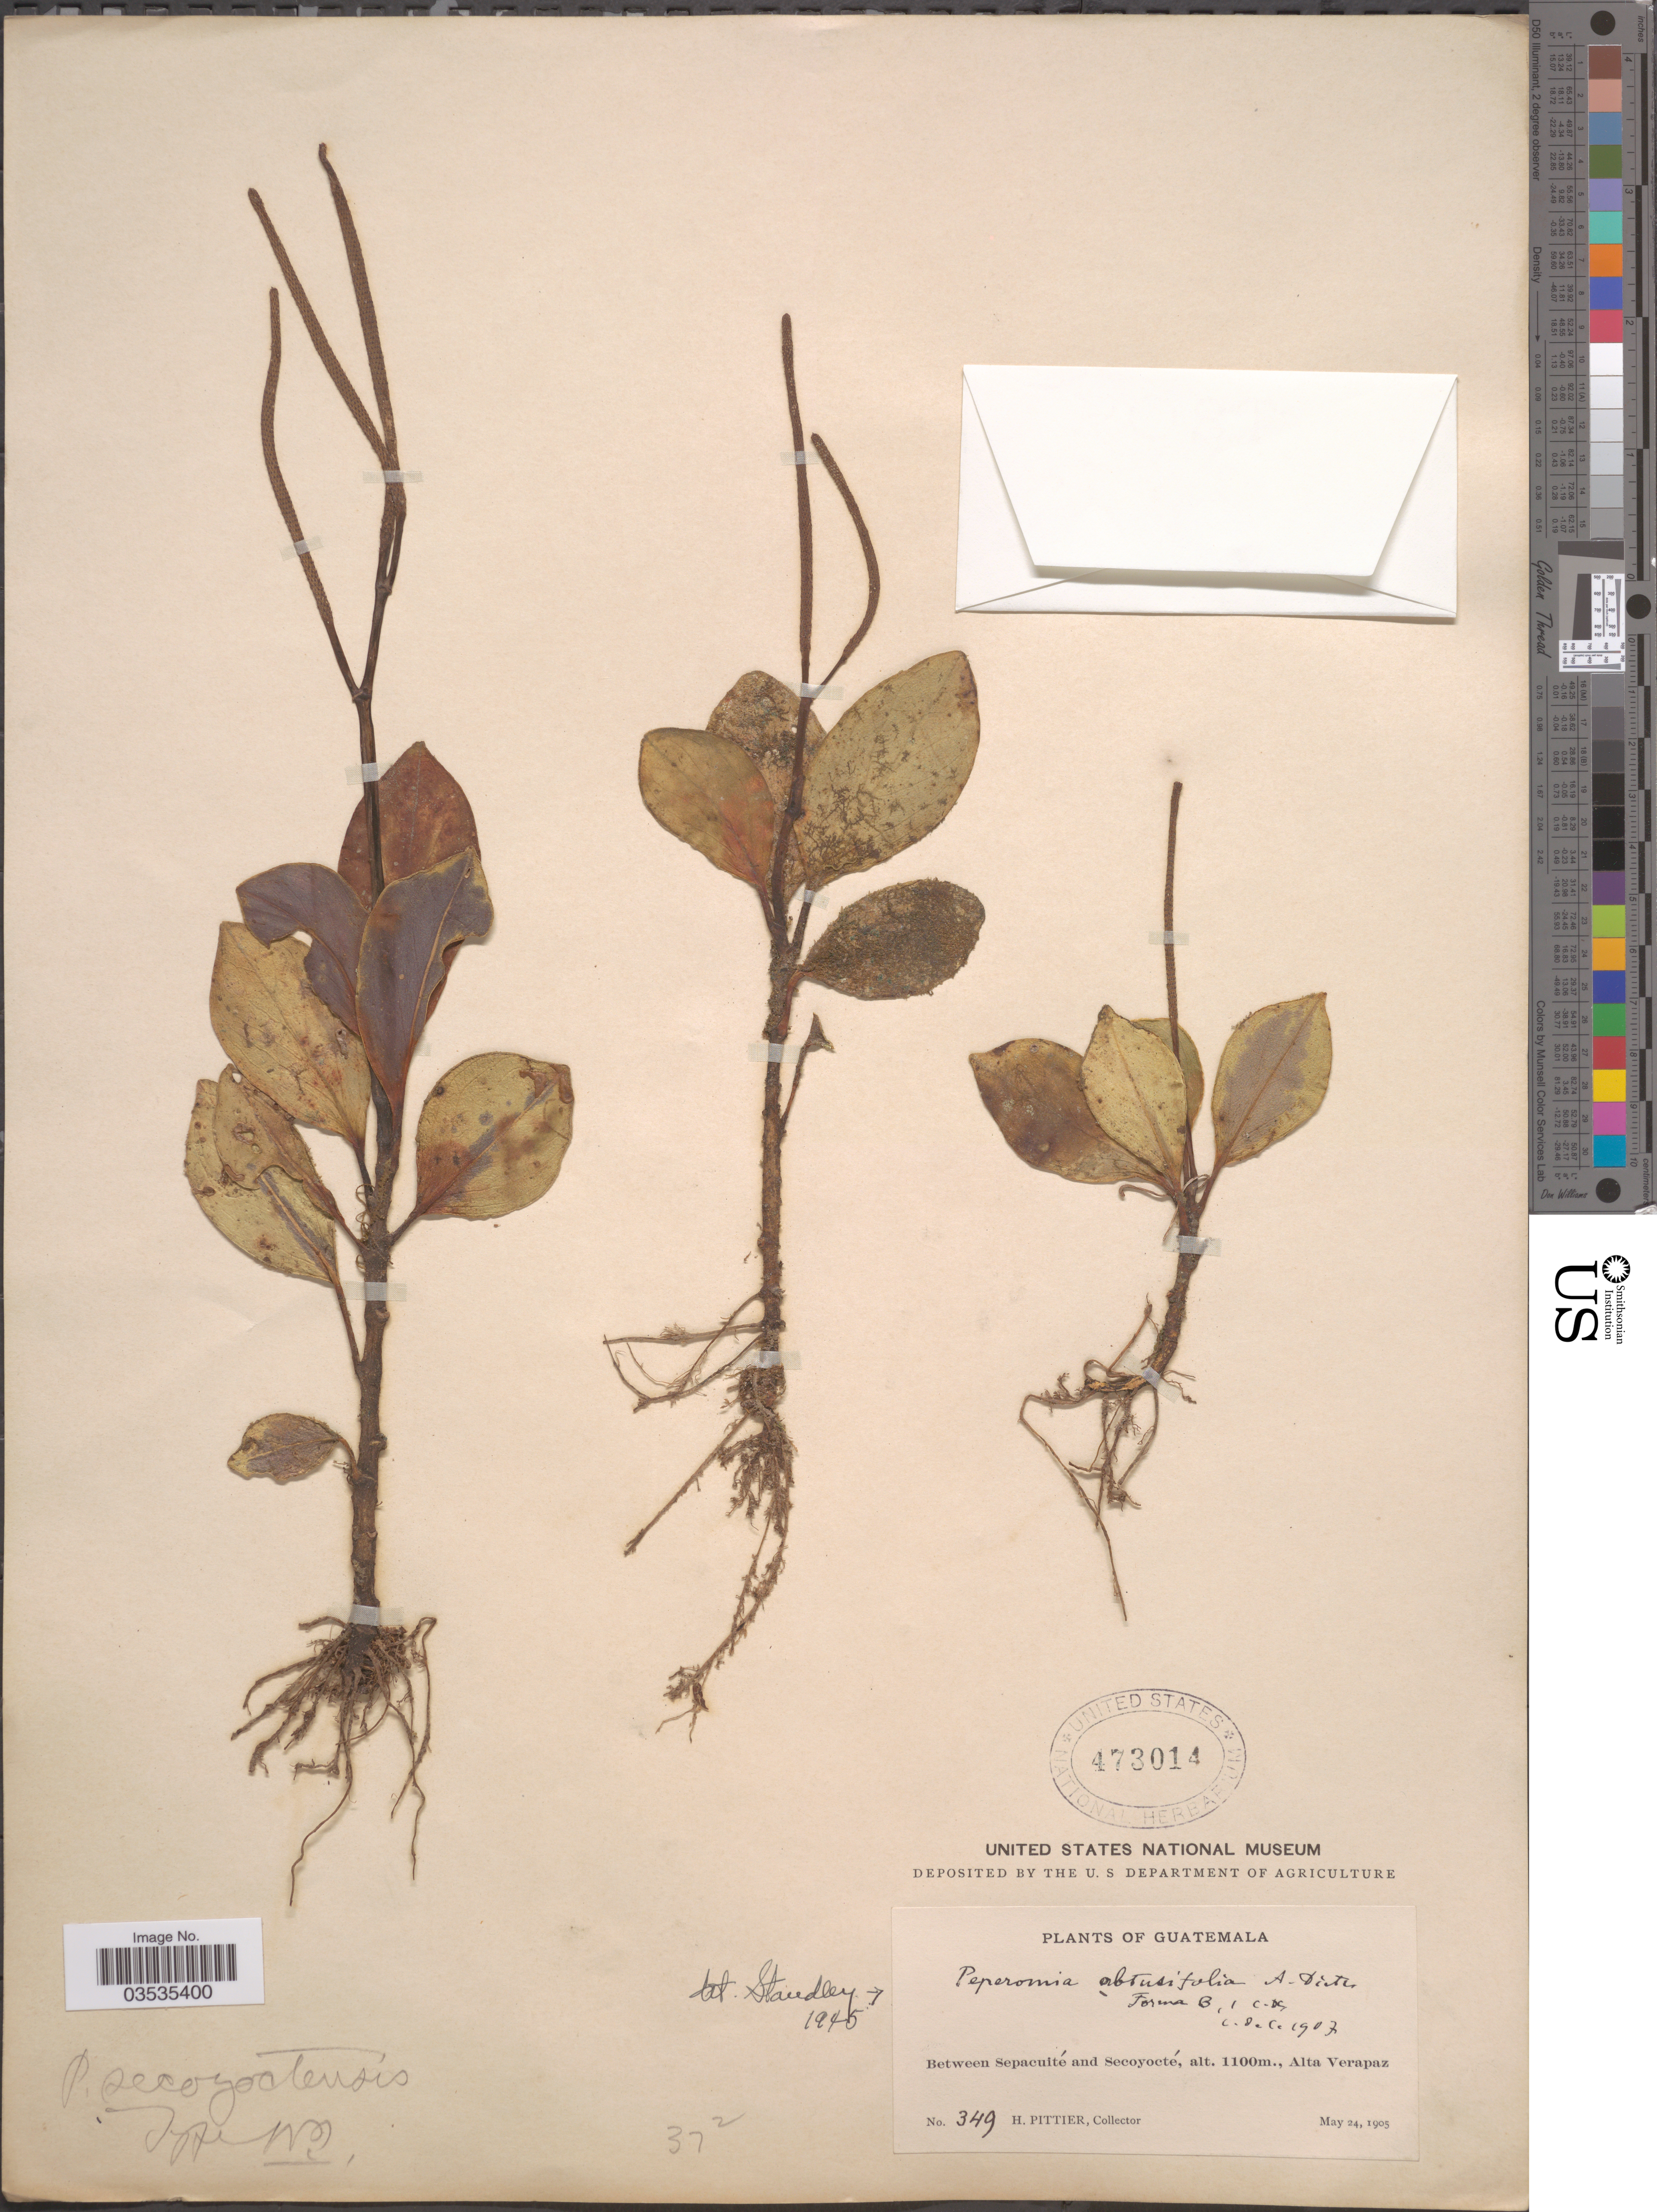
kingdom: Plantae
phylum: Tracheophyta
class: Magnoliopsida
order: Piperales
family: Piperaceae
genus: Peperomia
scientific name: Peperomia obtusifolia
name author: (L.) A. Dietr.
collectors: H. F. Pittier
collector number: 349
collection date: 1905-05-24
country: Guatemala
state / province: Alta Verapaz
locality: Between Sepacuité and Secoyocté.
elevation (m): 1100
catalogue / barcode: US 473014